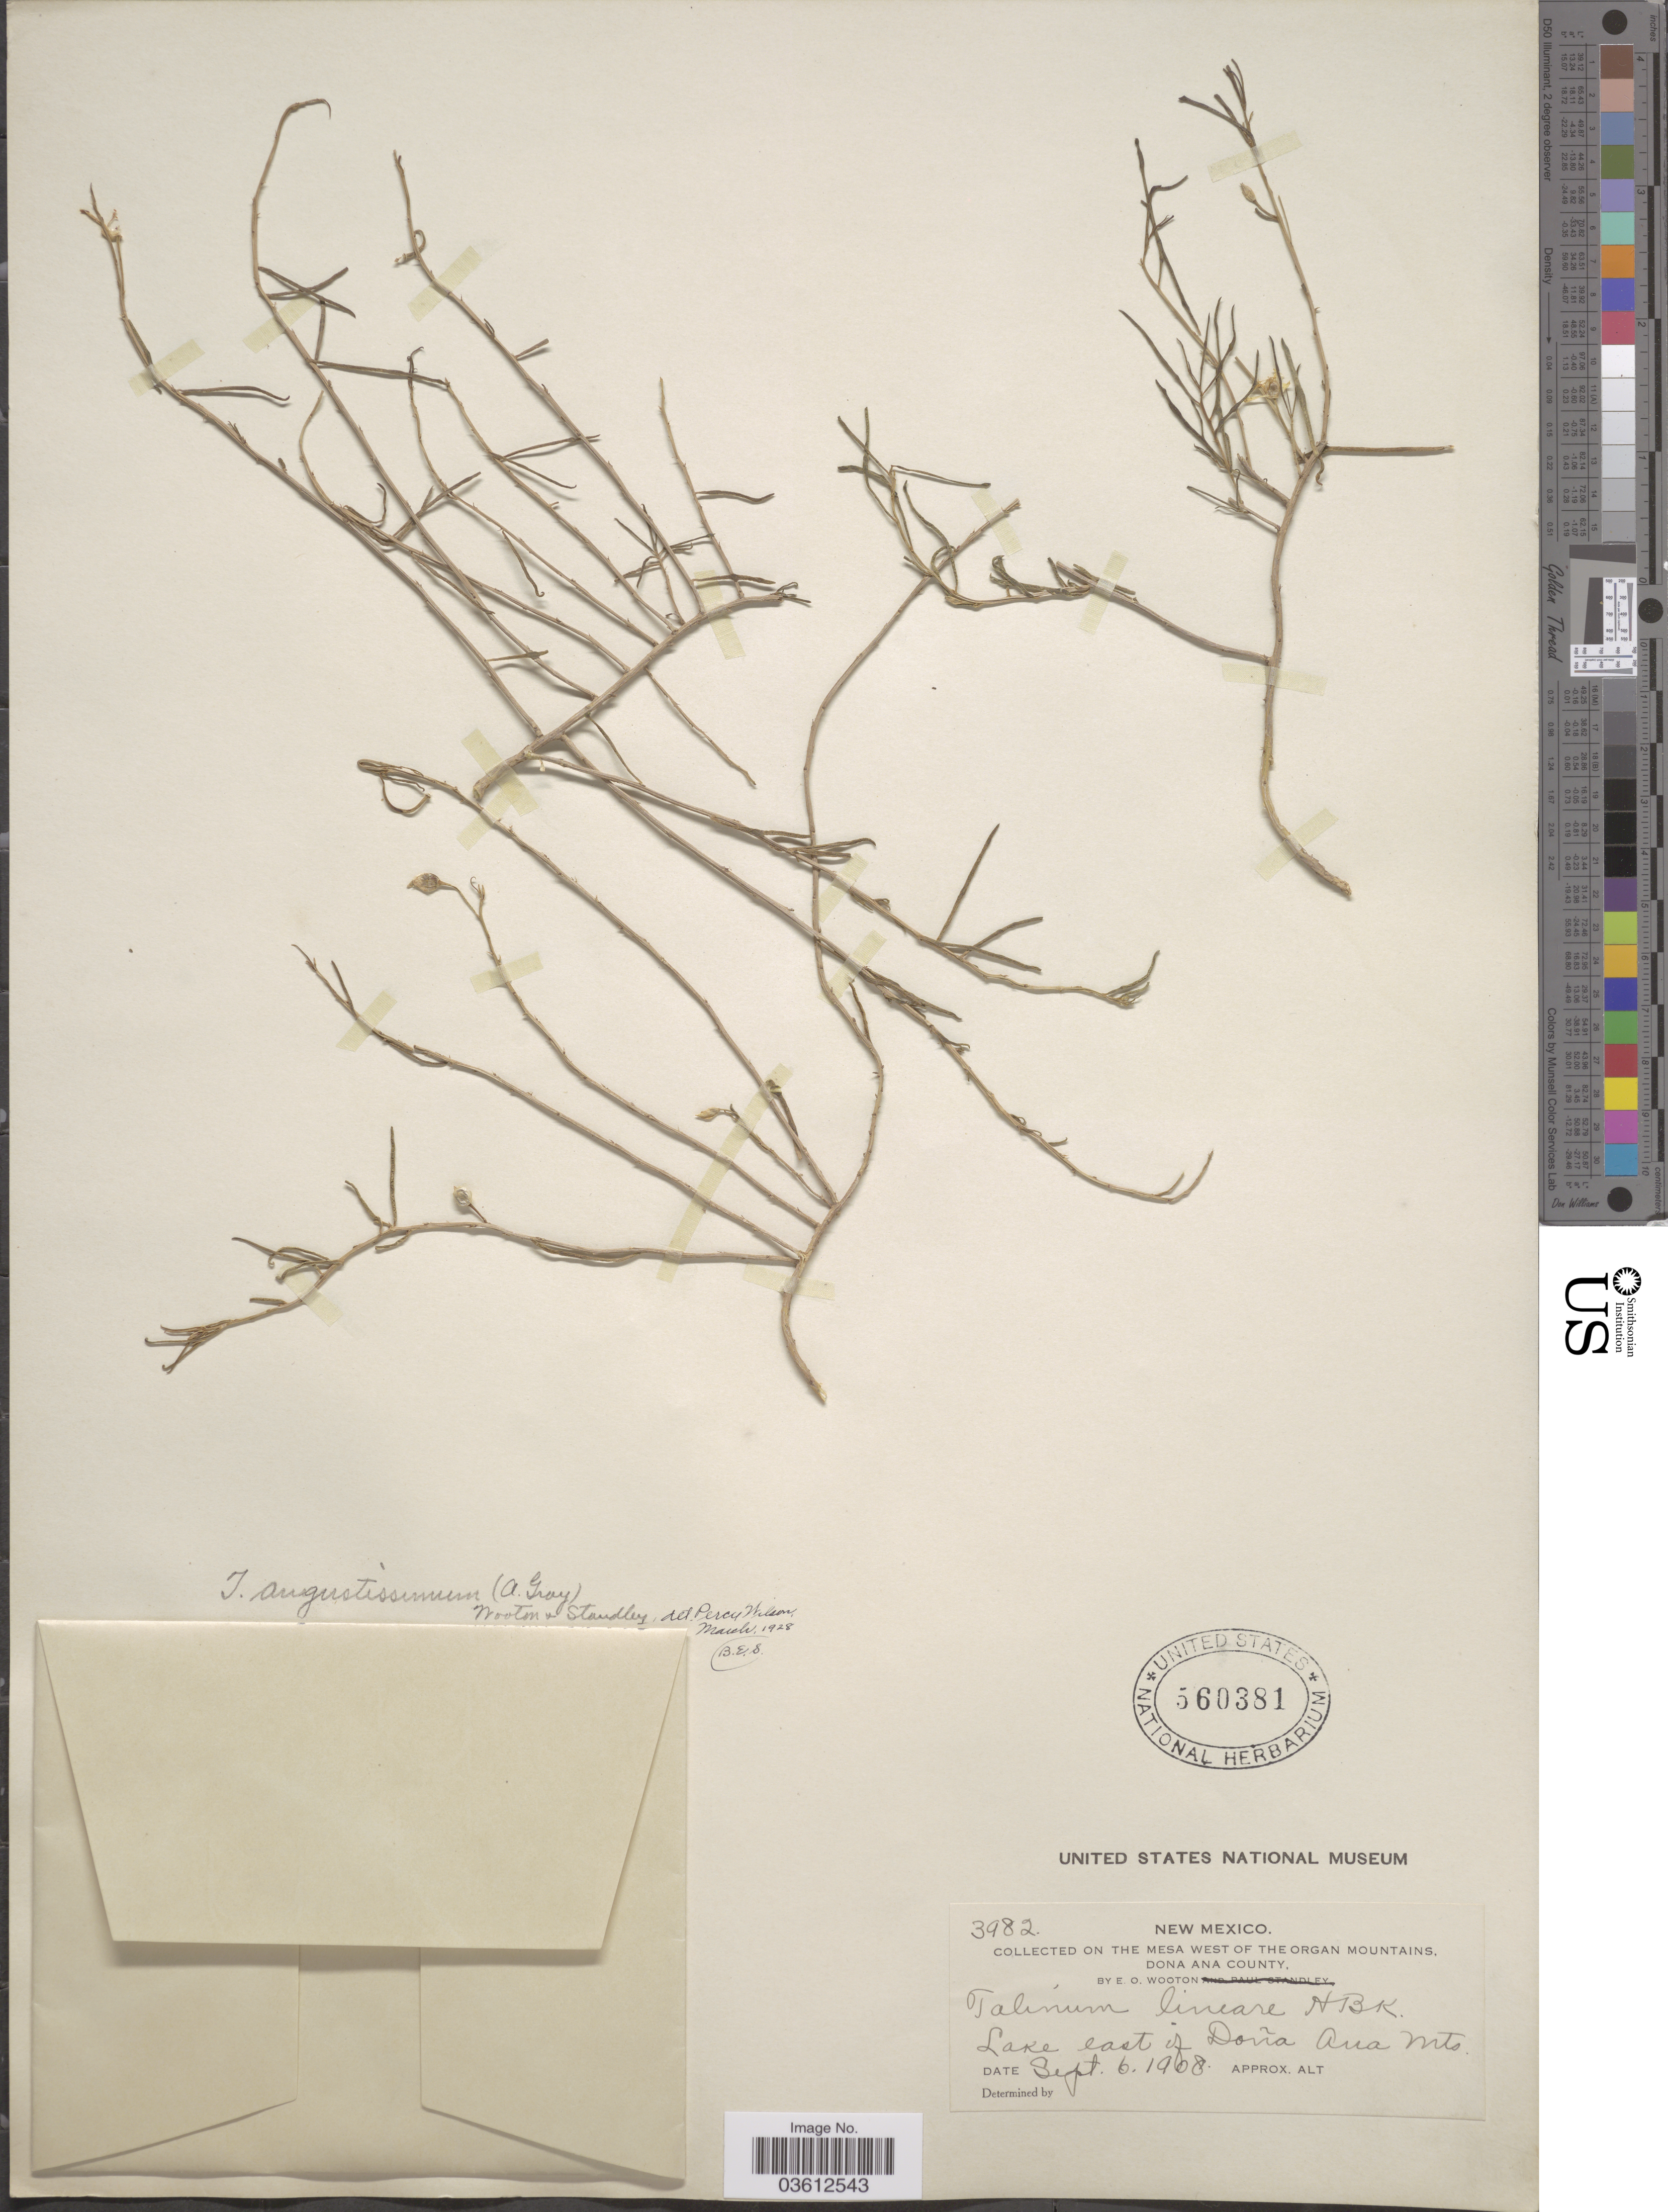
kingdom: Plantae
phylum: Tracheophyta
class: Magnoliopsida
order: Caryophyllales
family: Talinaceae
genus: Talinum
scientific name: Talinum angustissimum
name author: (Engelm.) Wooton & Standl.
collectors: E. O. Wooton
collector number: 3982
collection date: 1908-09-06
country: United States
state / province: New Mexico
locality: On the Mesa West of the Organ Mountains, Dona Ana County. Lake east of Doña Ana Mts.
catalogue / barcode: US 560381